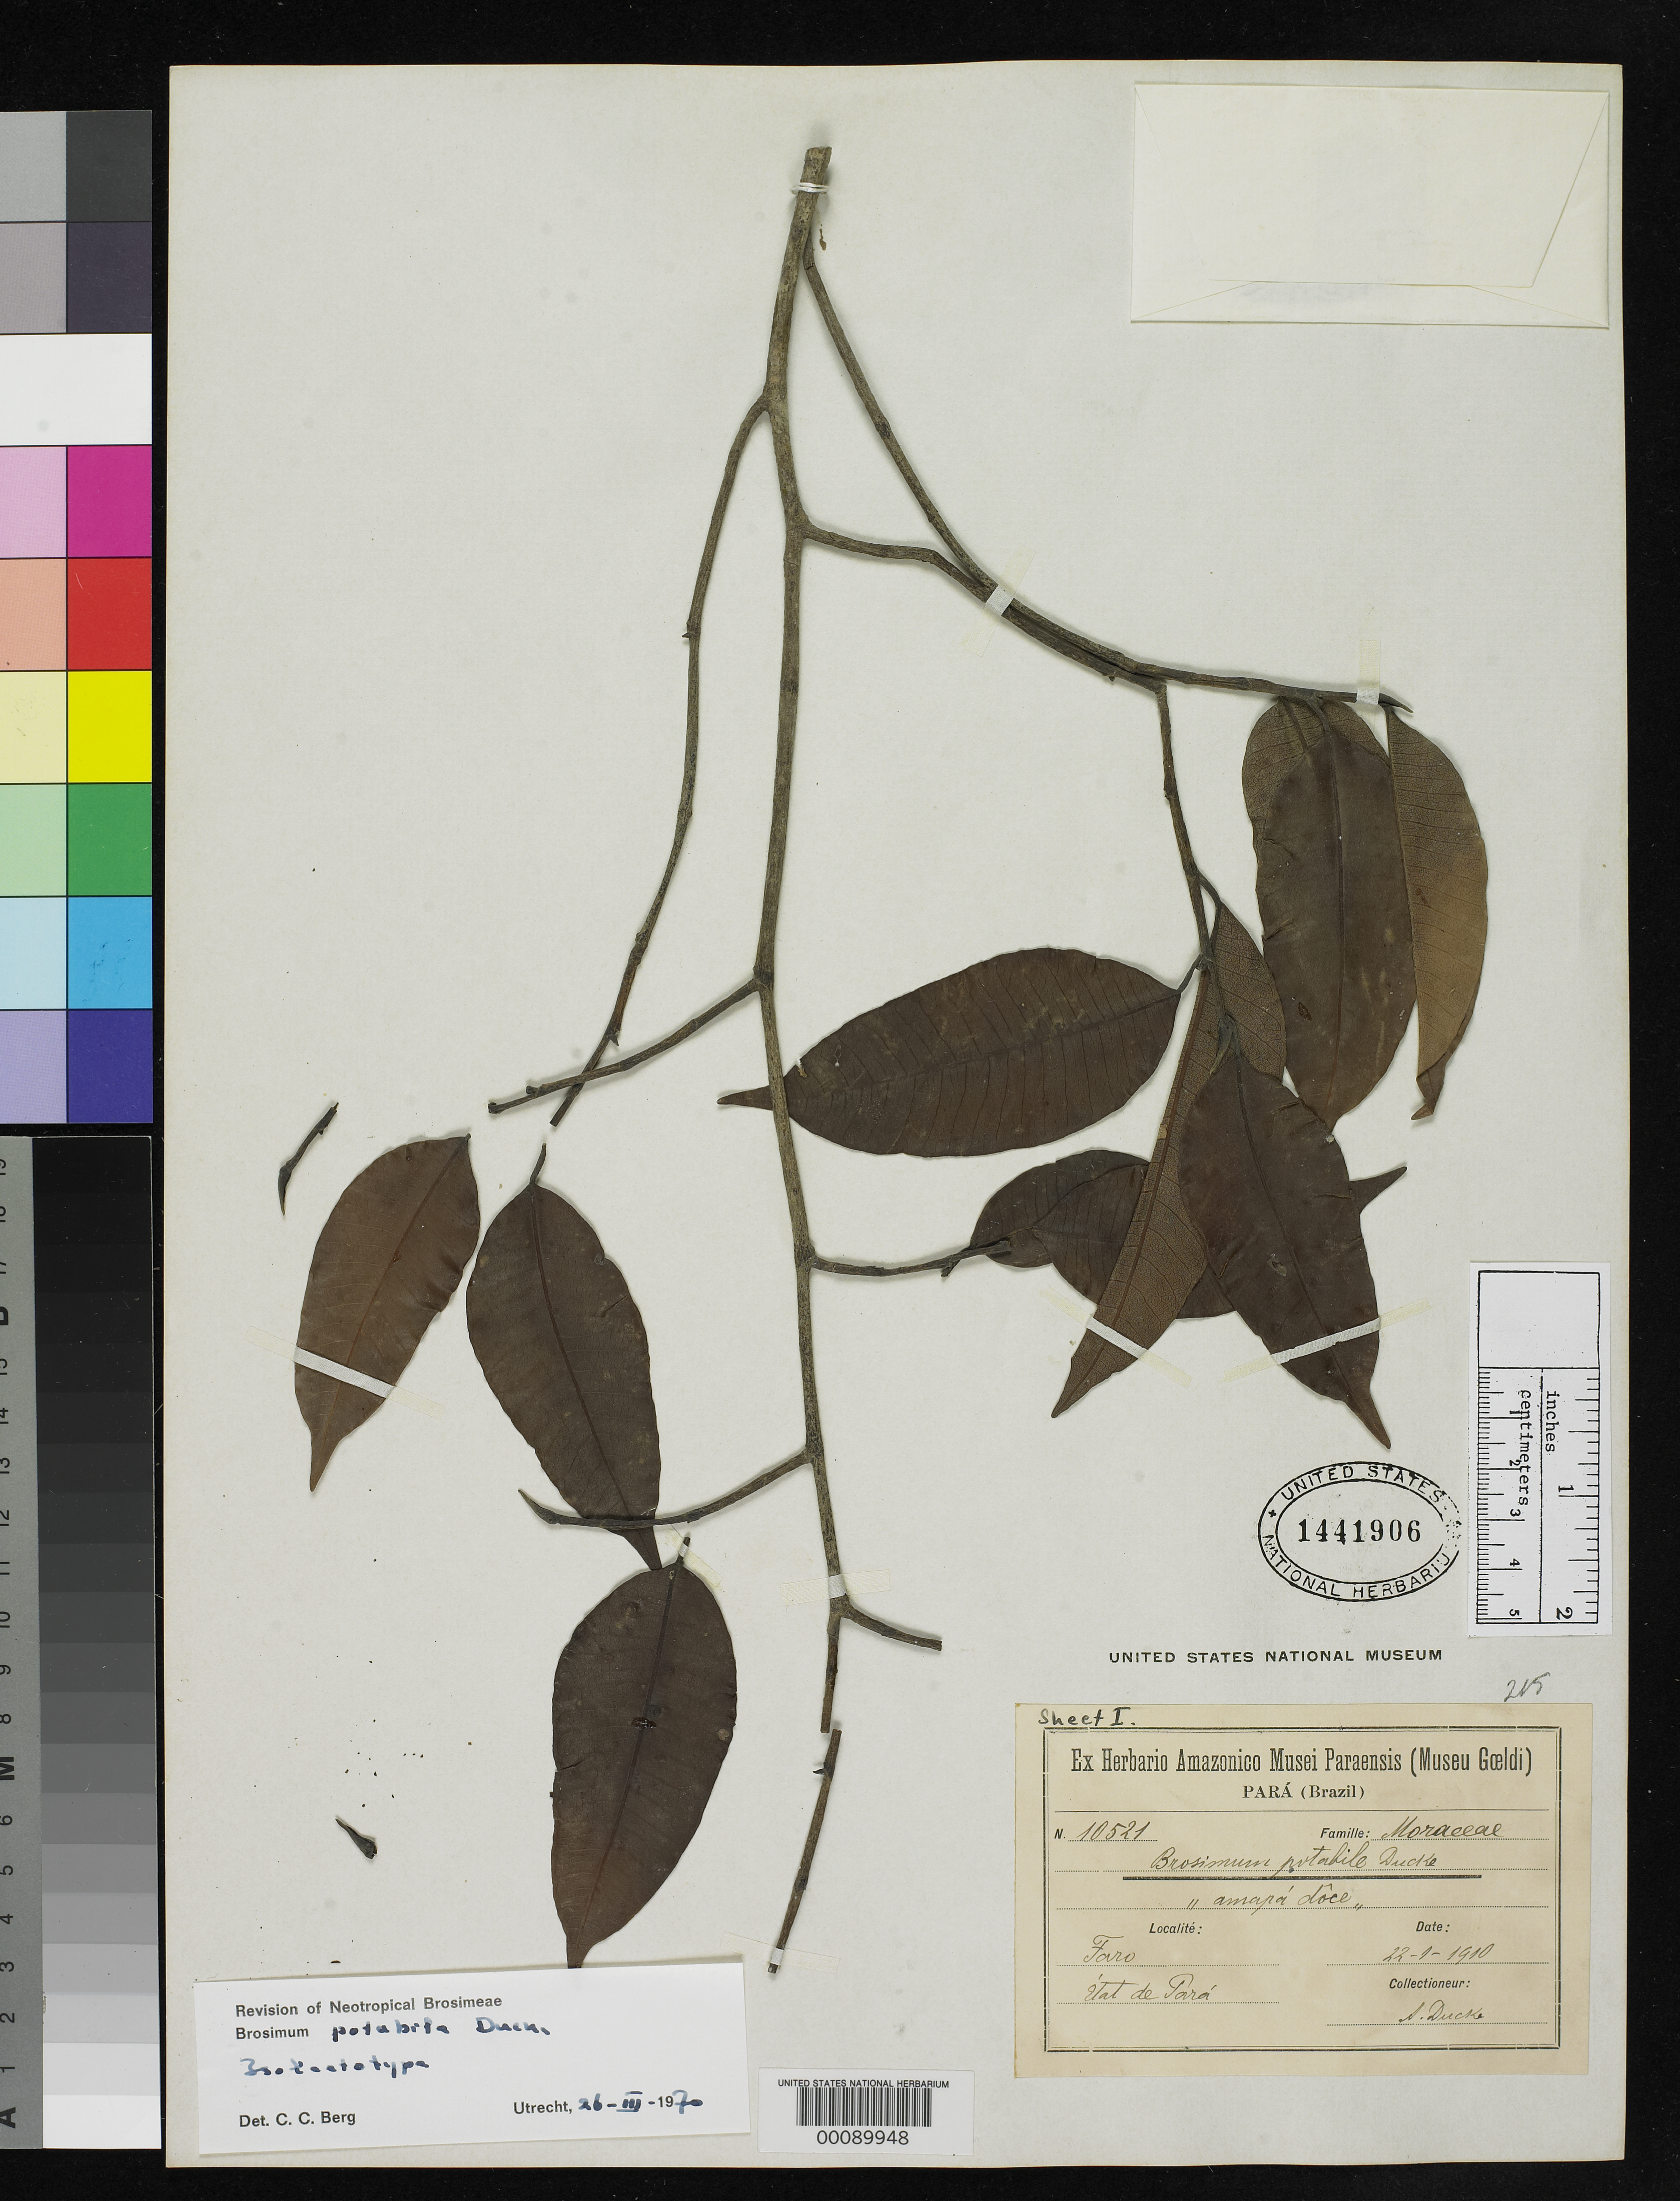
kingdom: Plantae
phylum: Tracheophyta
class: Magnoliopsida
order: Rosales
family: Moraceae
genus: Brosimum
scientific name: Brosimum potabile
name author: Ducke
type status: Isolectotype; Isosyntype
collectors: A. Ducke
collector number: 10521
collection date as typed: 22 Jan 1910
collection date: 1910-01-22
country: Brazil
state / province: Pará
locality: Tara.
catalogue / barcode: US 1441906